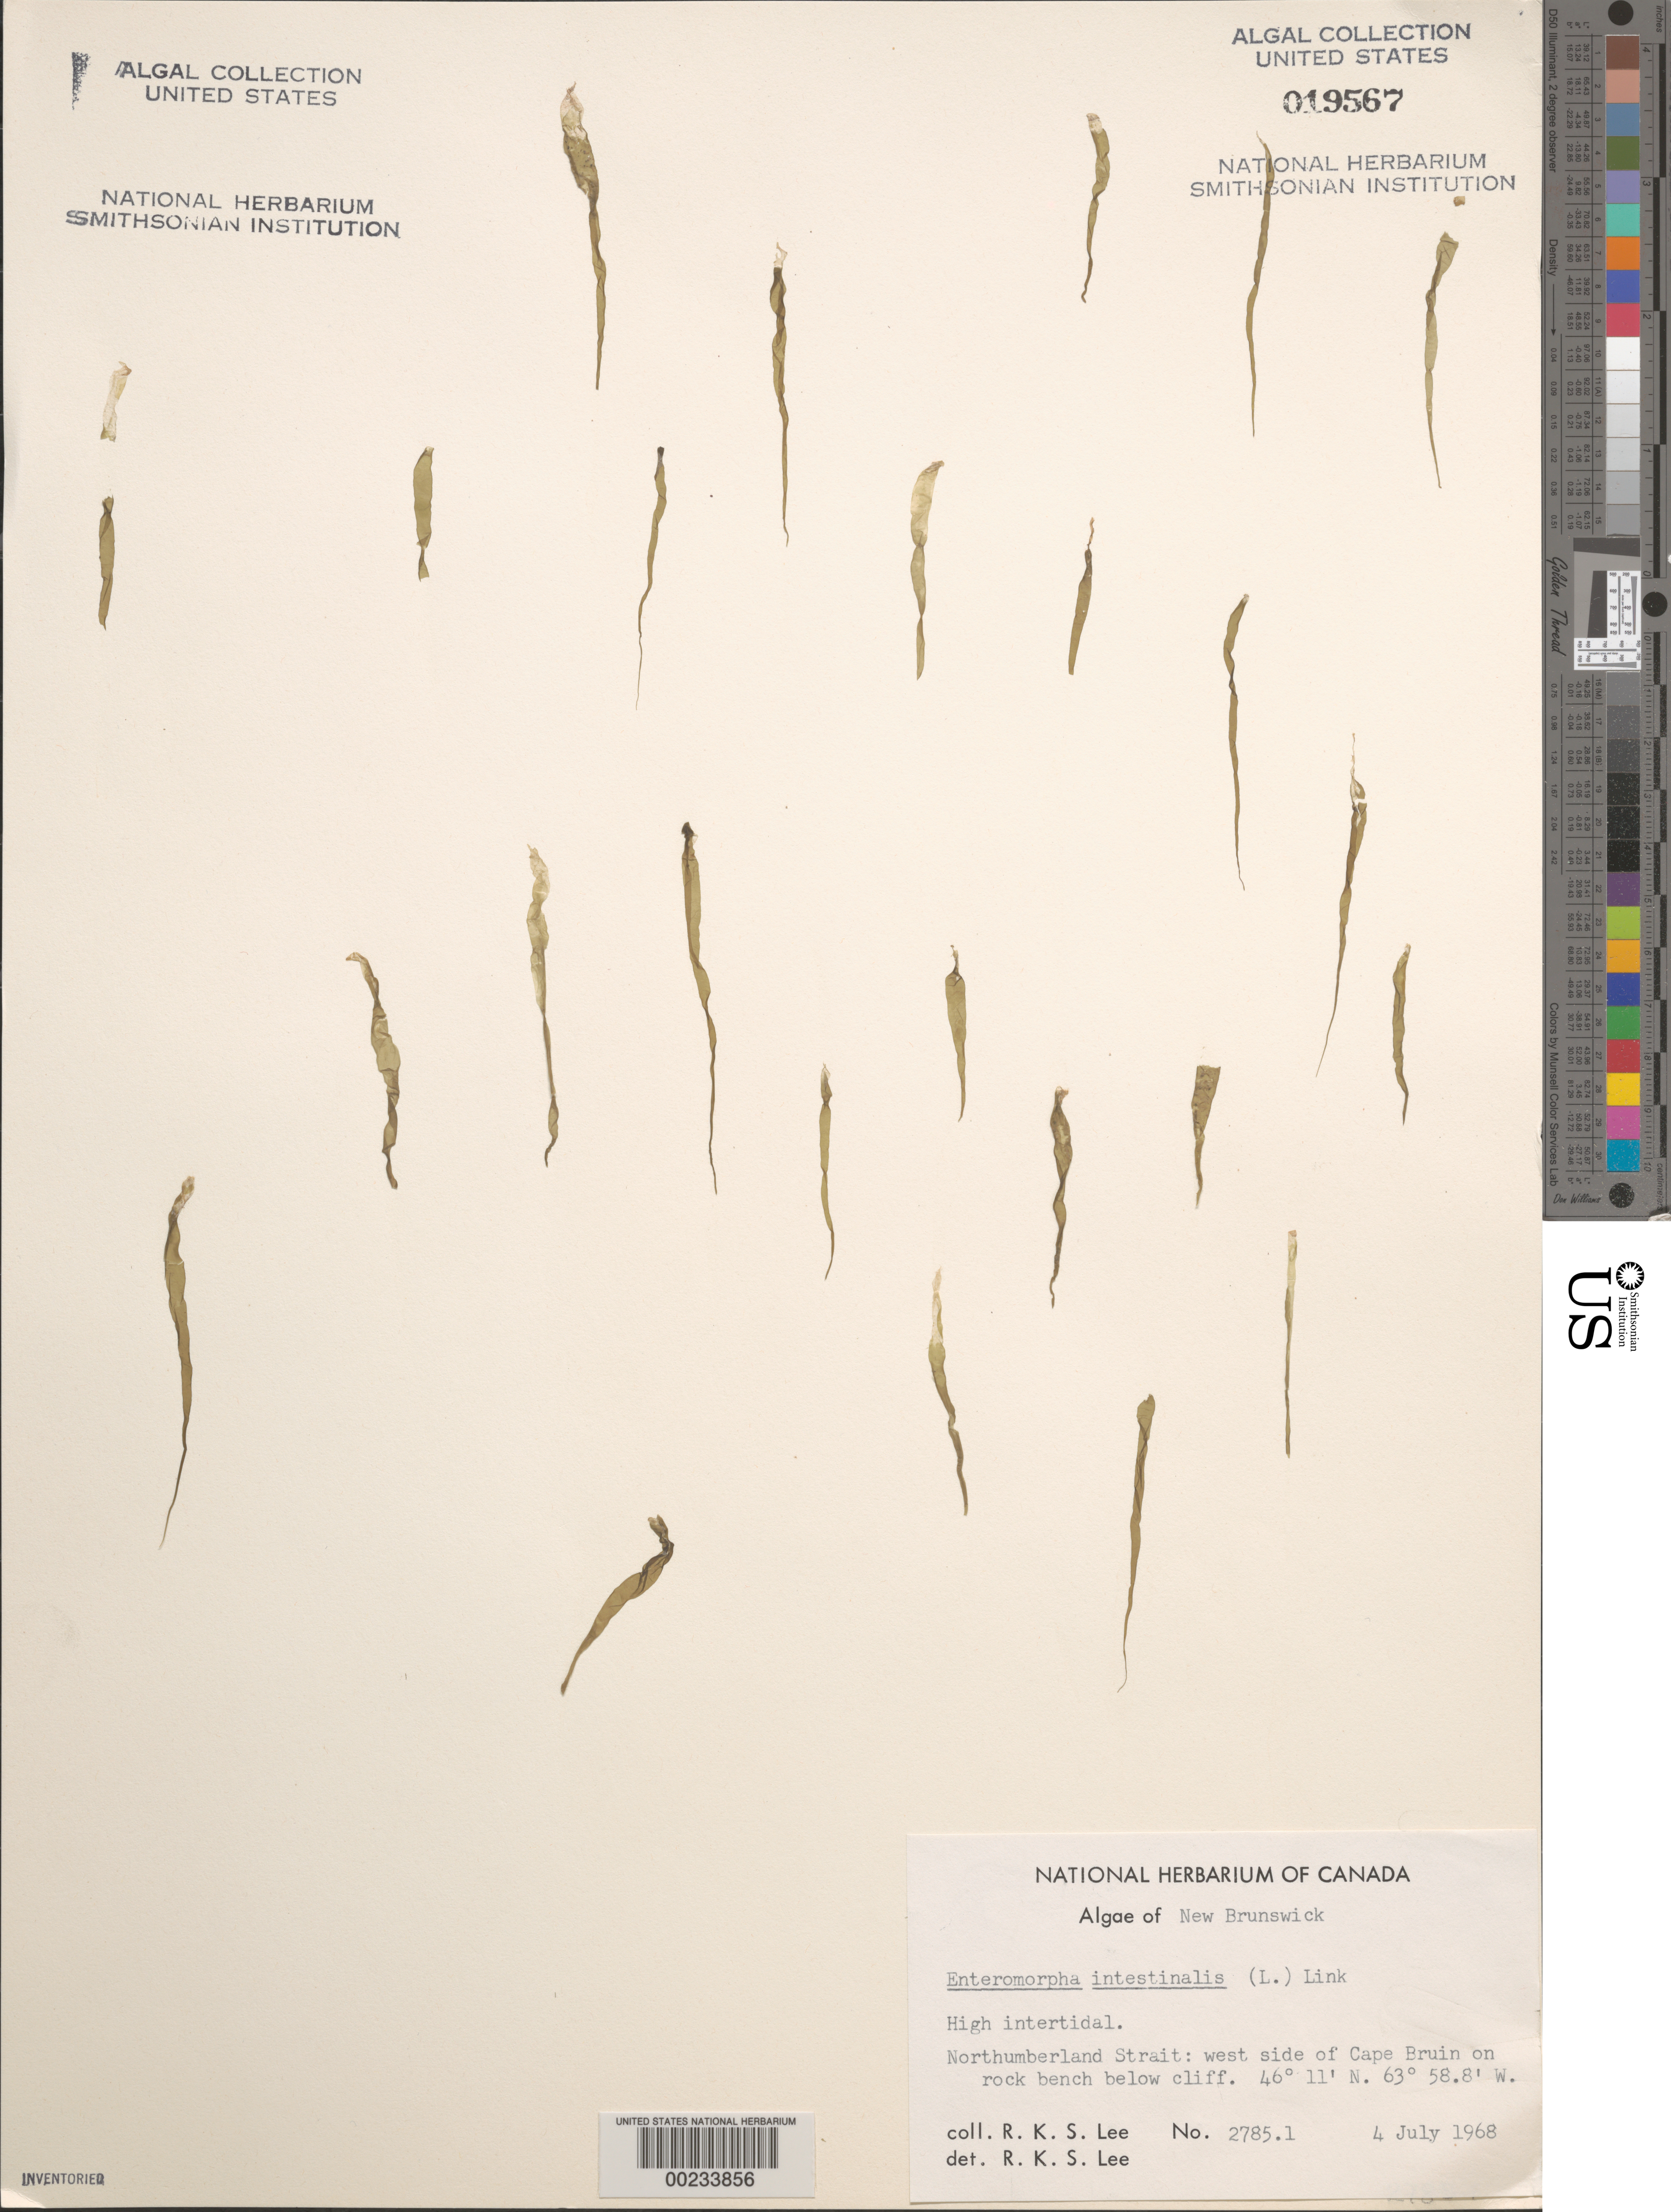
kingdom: Plantae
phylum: Chlorophyta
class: Ulvophyceae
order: Ulvales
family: Ulvaceae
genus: Ulva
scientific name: Ulva intestinalis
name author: L.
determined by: Algae name updating Project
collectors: R. Lee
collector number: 2785.1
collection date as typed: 04 Jul 1968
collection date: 1968-07-04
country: Canada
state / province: New Brunswick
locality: Cape bruin, northumberland strait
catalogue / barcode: US 19567